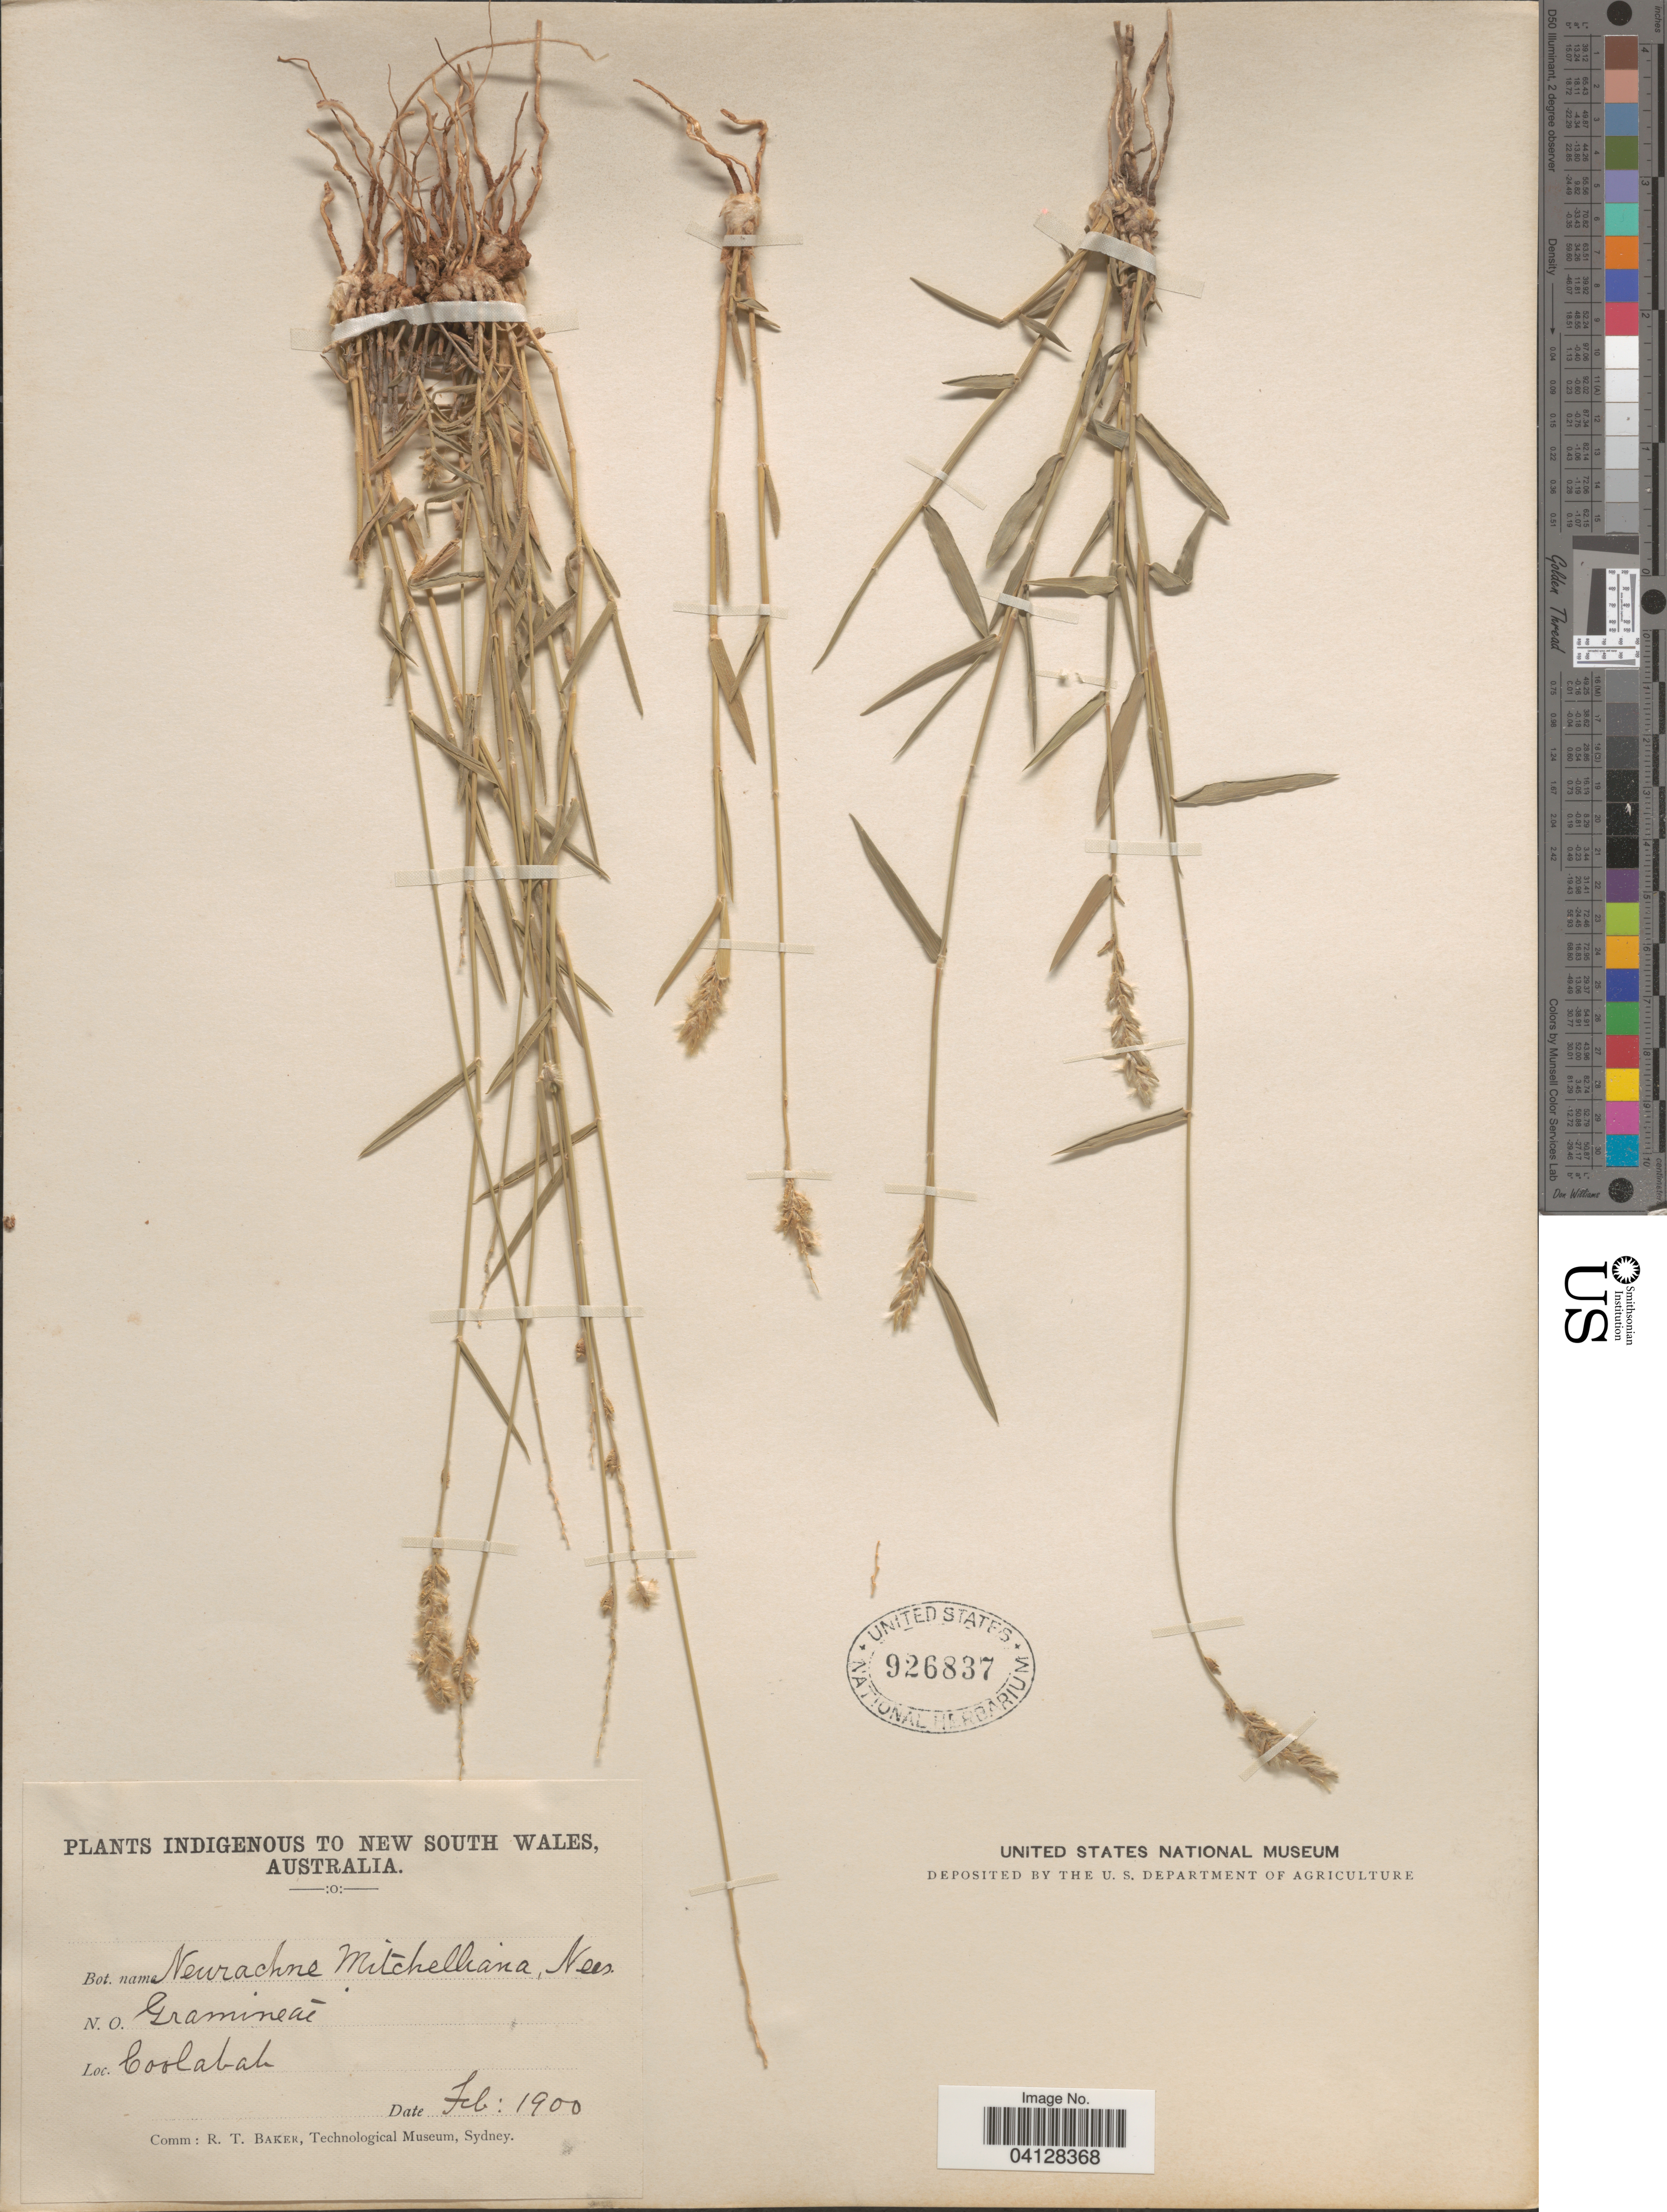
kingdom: Plantae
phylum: Tracheophyta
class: Liliopsida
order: Poales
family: Poaceae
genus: Neurachne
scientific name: Neurachne mitchelliana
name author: Nees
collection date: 1900-02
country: Australia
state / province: New South Wales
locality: Coolabah.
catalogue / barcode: US 926837